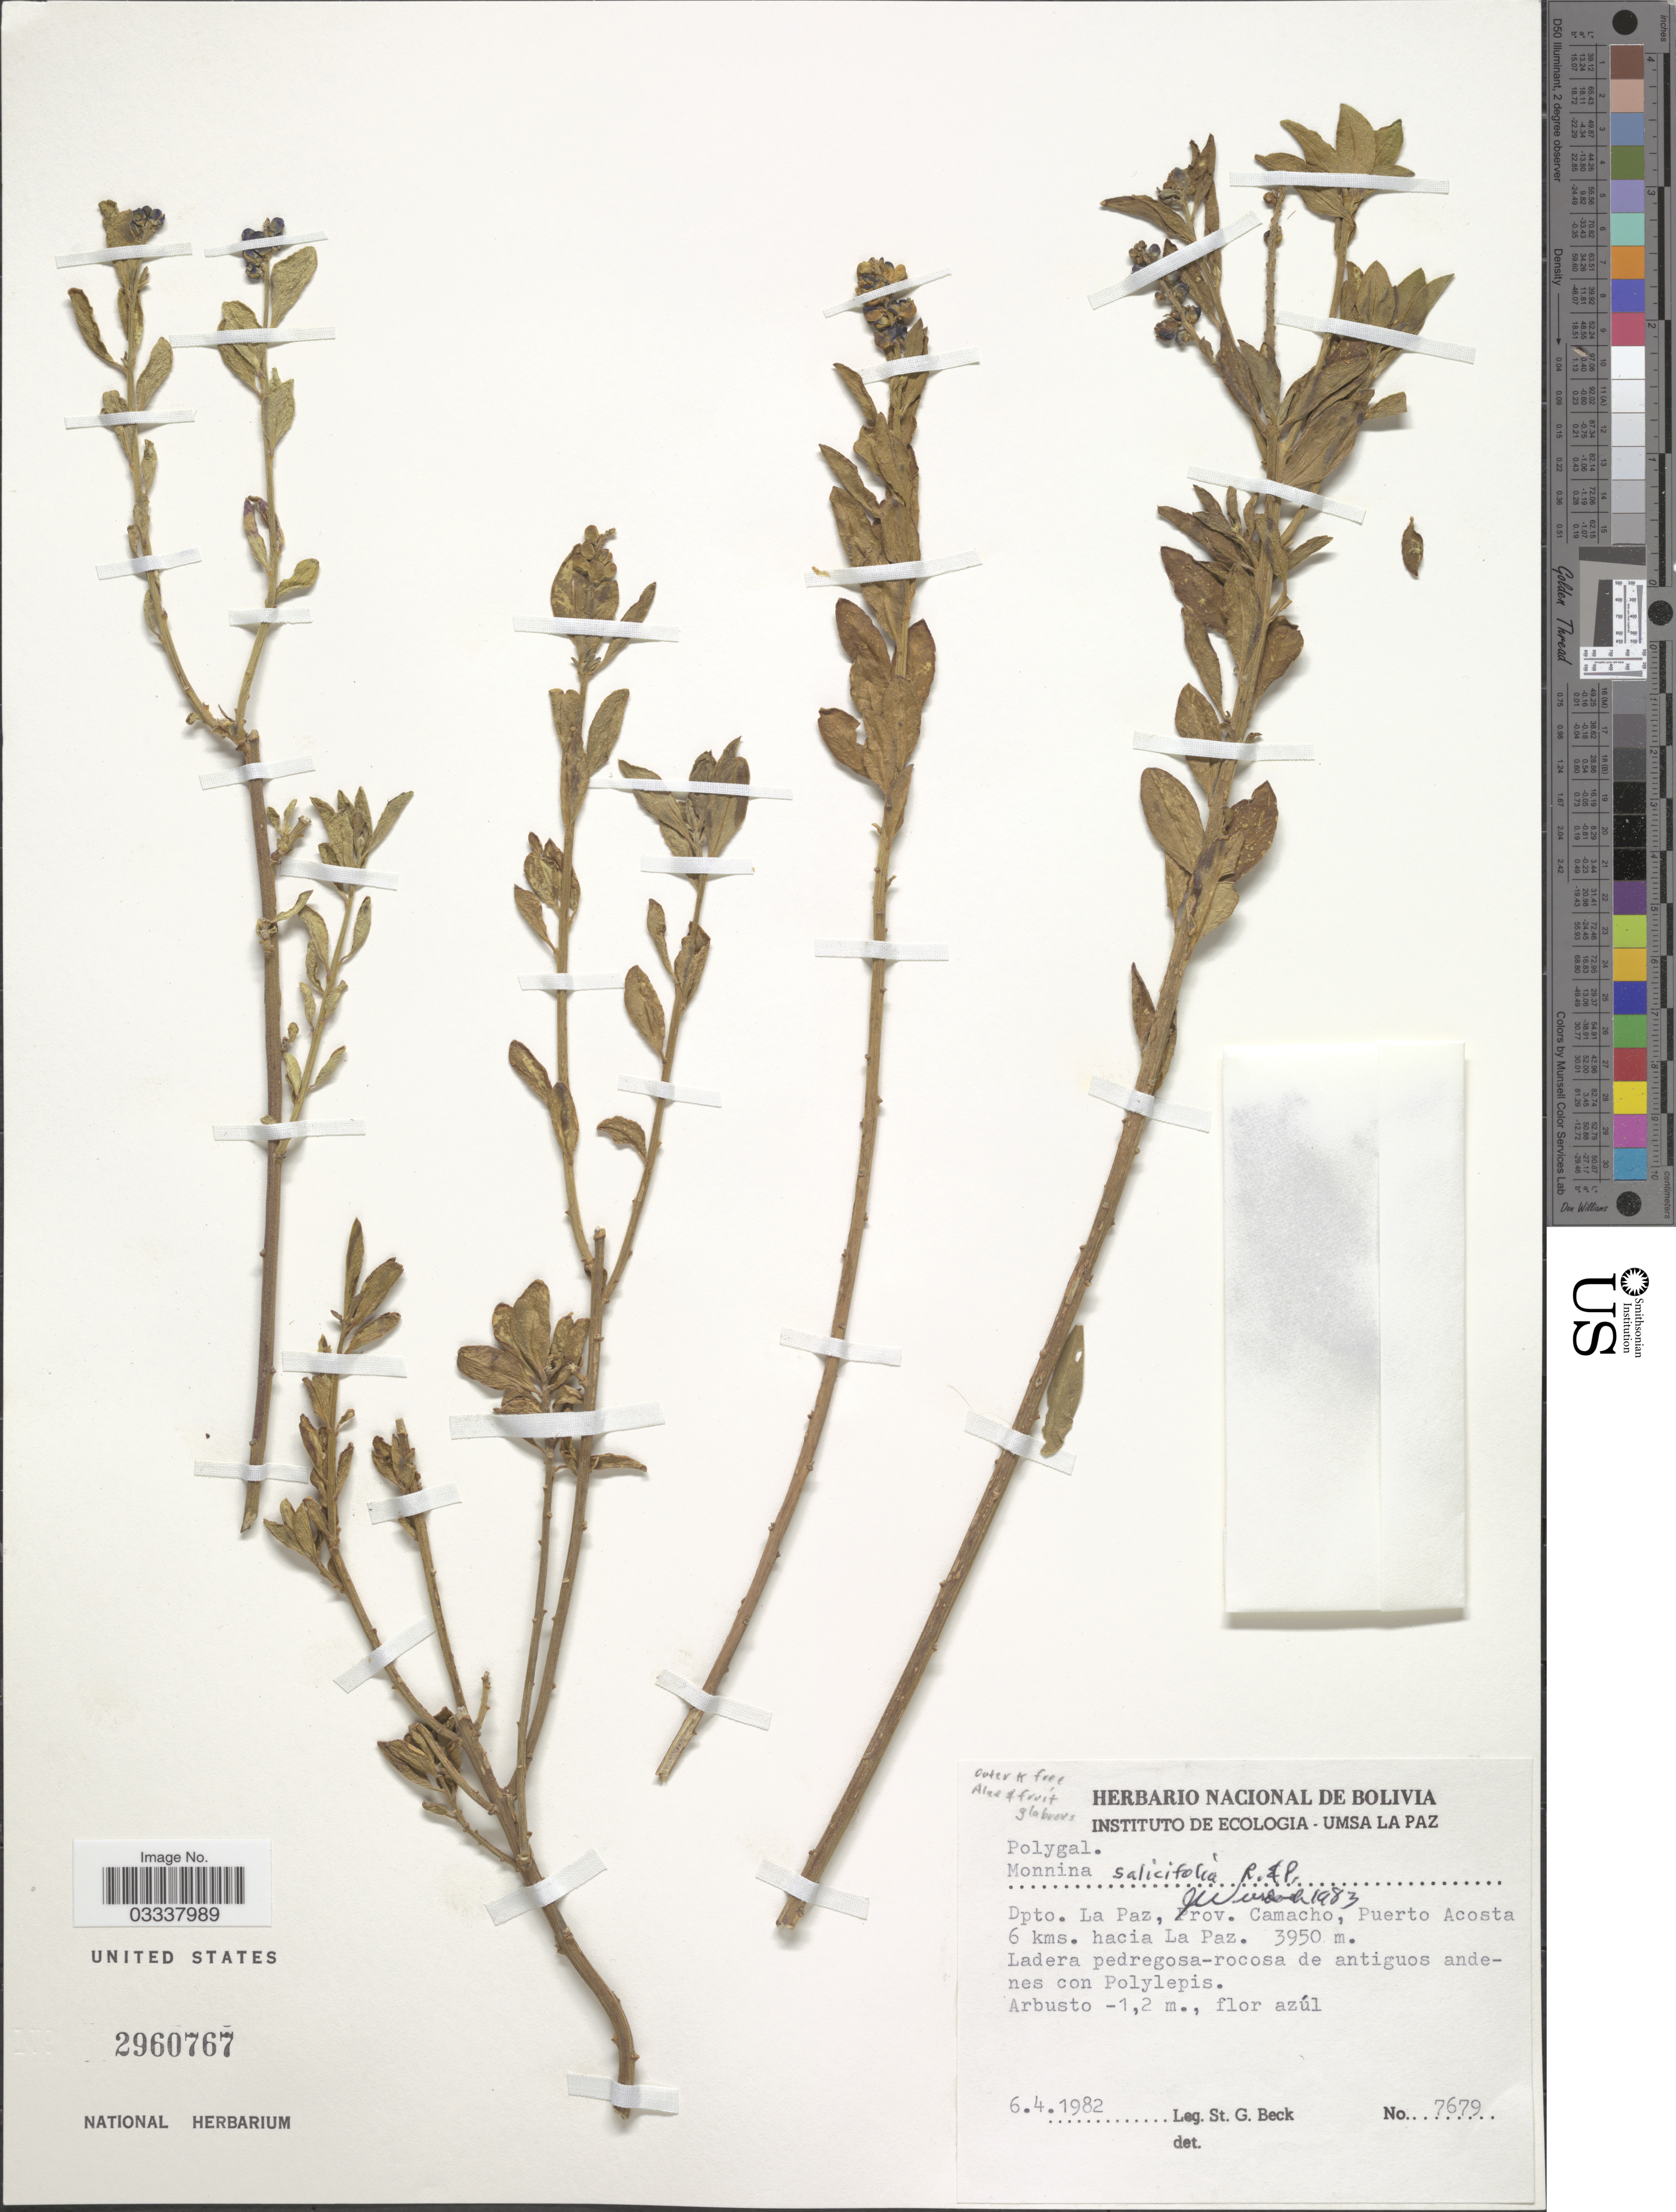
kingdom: Plantae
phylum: Tracheophyta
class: Magnoliopsida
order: Fabales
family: Polygalaceae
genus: Monnina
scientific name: Monnina salicifolia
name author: Ruiz & Pav.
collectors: S. G. Beck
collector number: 7679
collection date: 1982-04-06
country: Bolivia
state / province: La Paz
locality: Dpto. La paz, Prov. Camacho, Puerto Acosta 6 kms. hacia La Paz.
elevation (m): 3950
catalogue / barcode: US 2960767